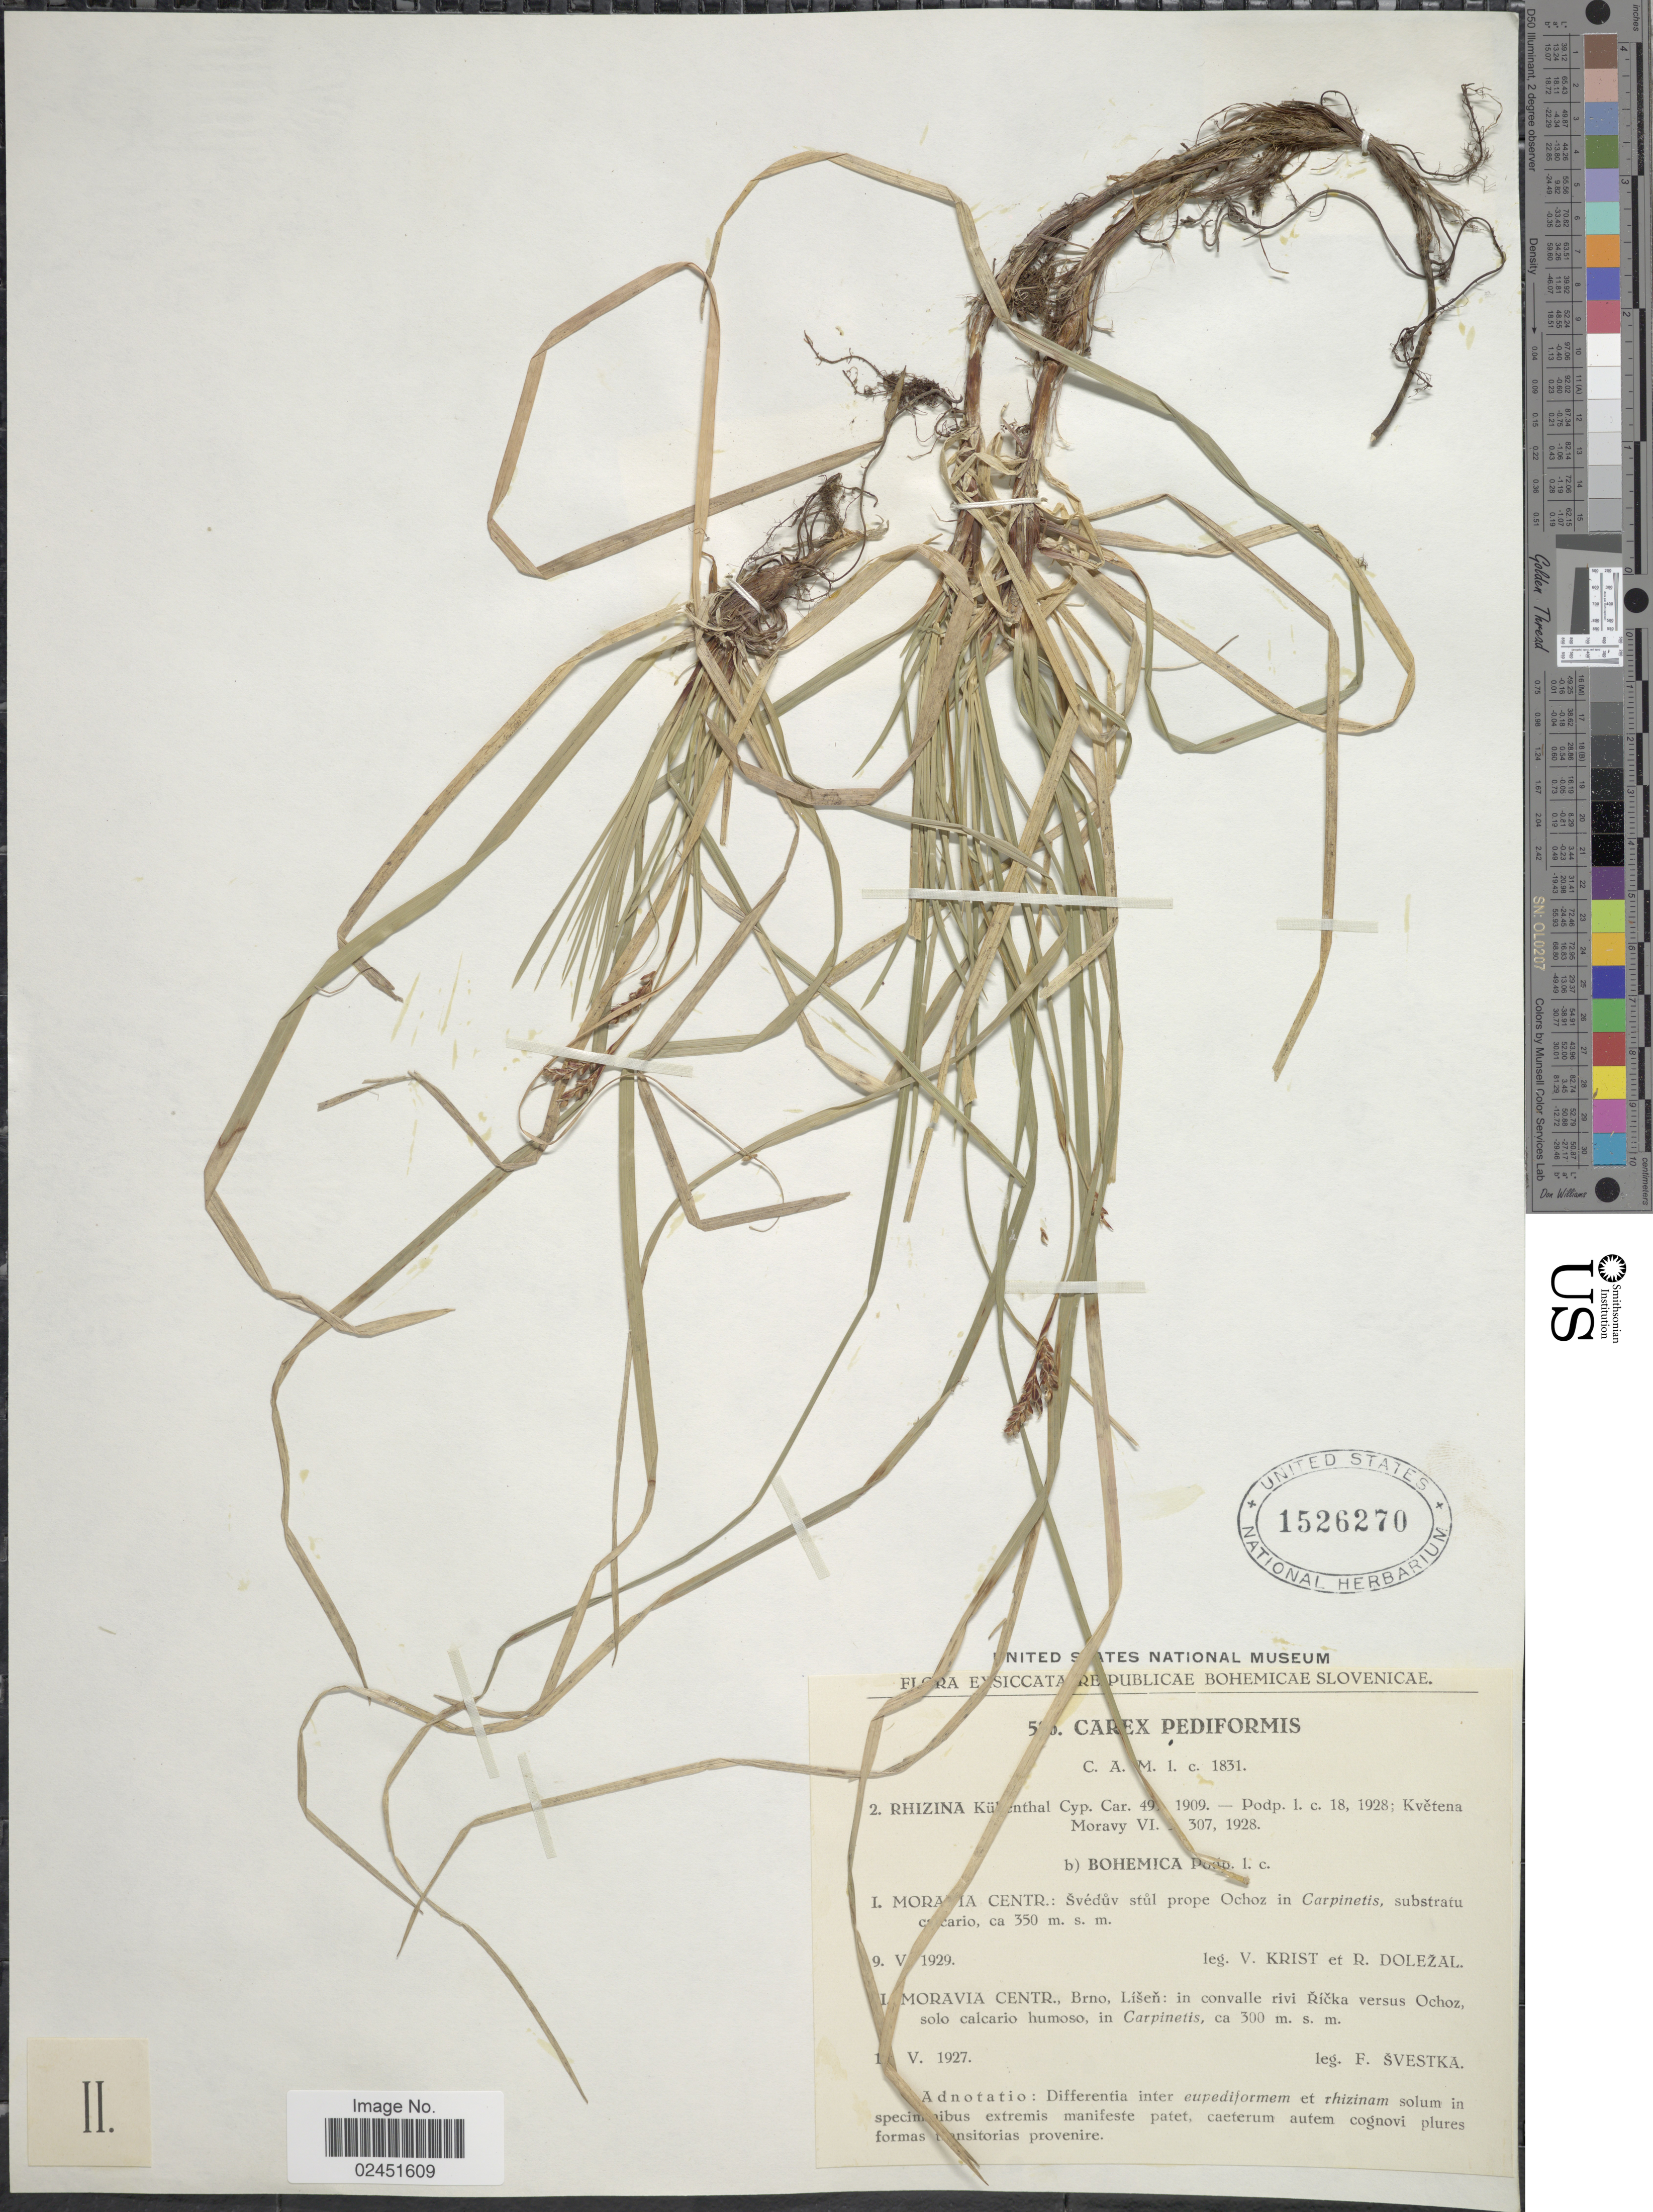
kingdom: Plantae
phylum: Tracheophyta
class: Liliopsida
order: Poales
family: Cyperaceae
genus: Carex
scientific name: Carex pediformis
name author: C.A. Mey.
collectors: F. Svestka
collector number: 5!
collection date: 1927-05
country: Czechia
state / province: Olomouc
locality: Moravia Centr., Brno, Lisen: in convalle rivi Ricka versus Ochoz solo calcario humoso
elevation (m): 300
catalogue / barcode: US 1526270